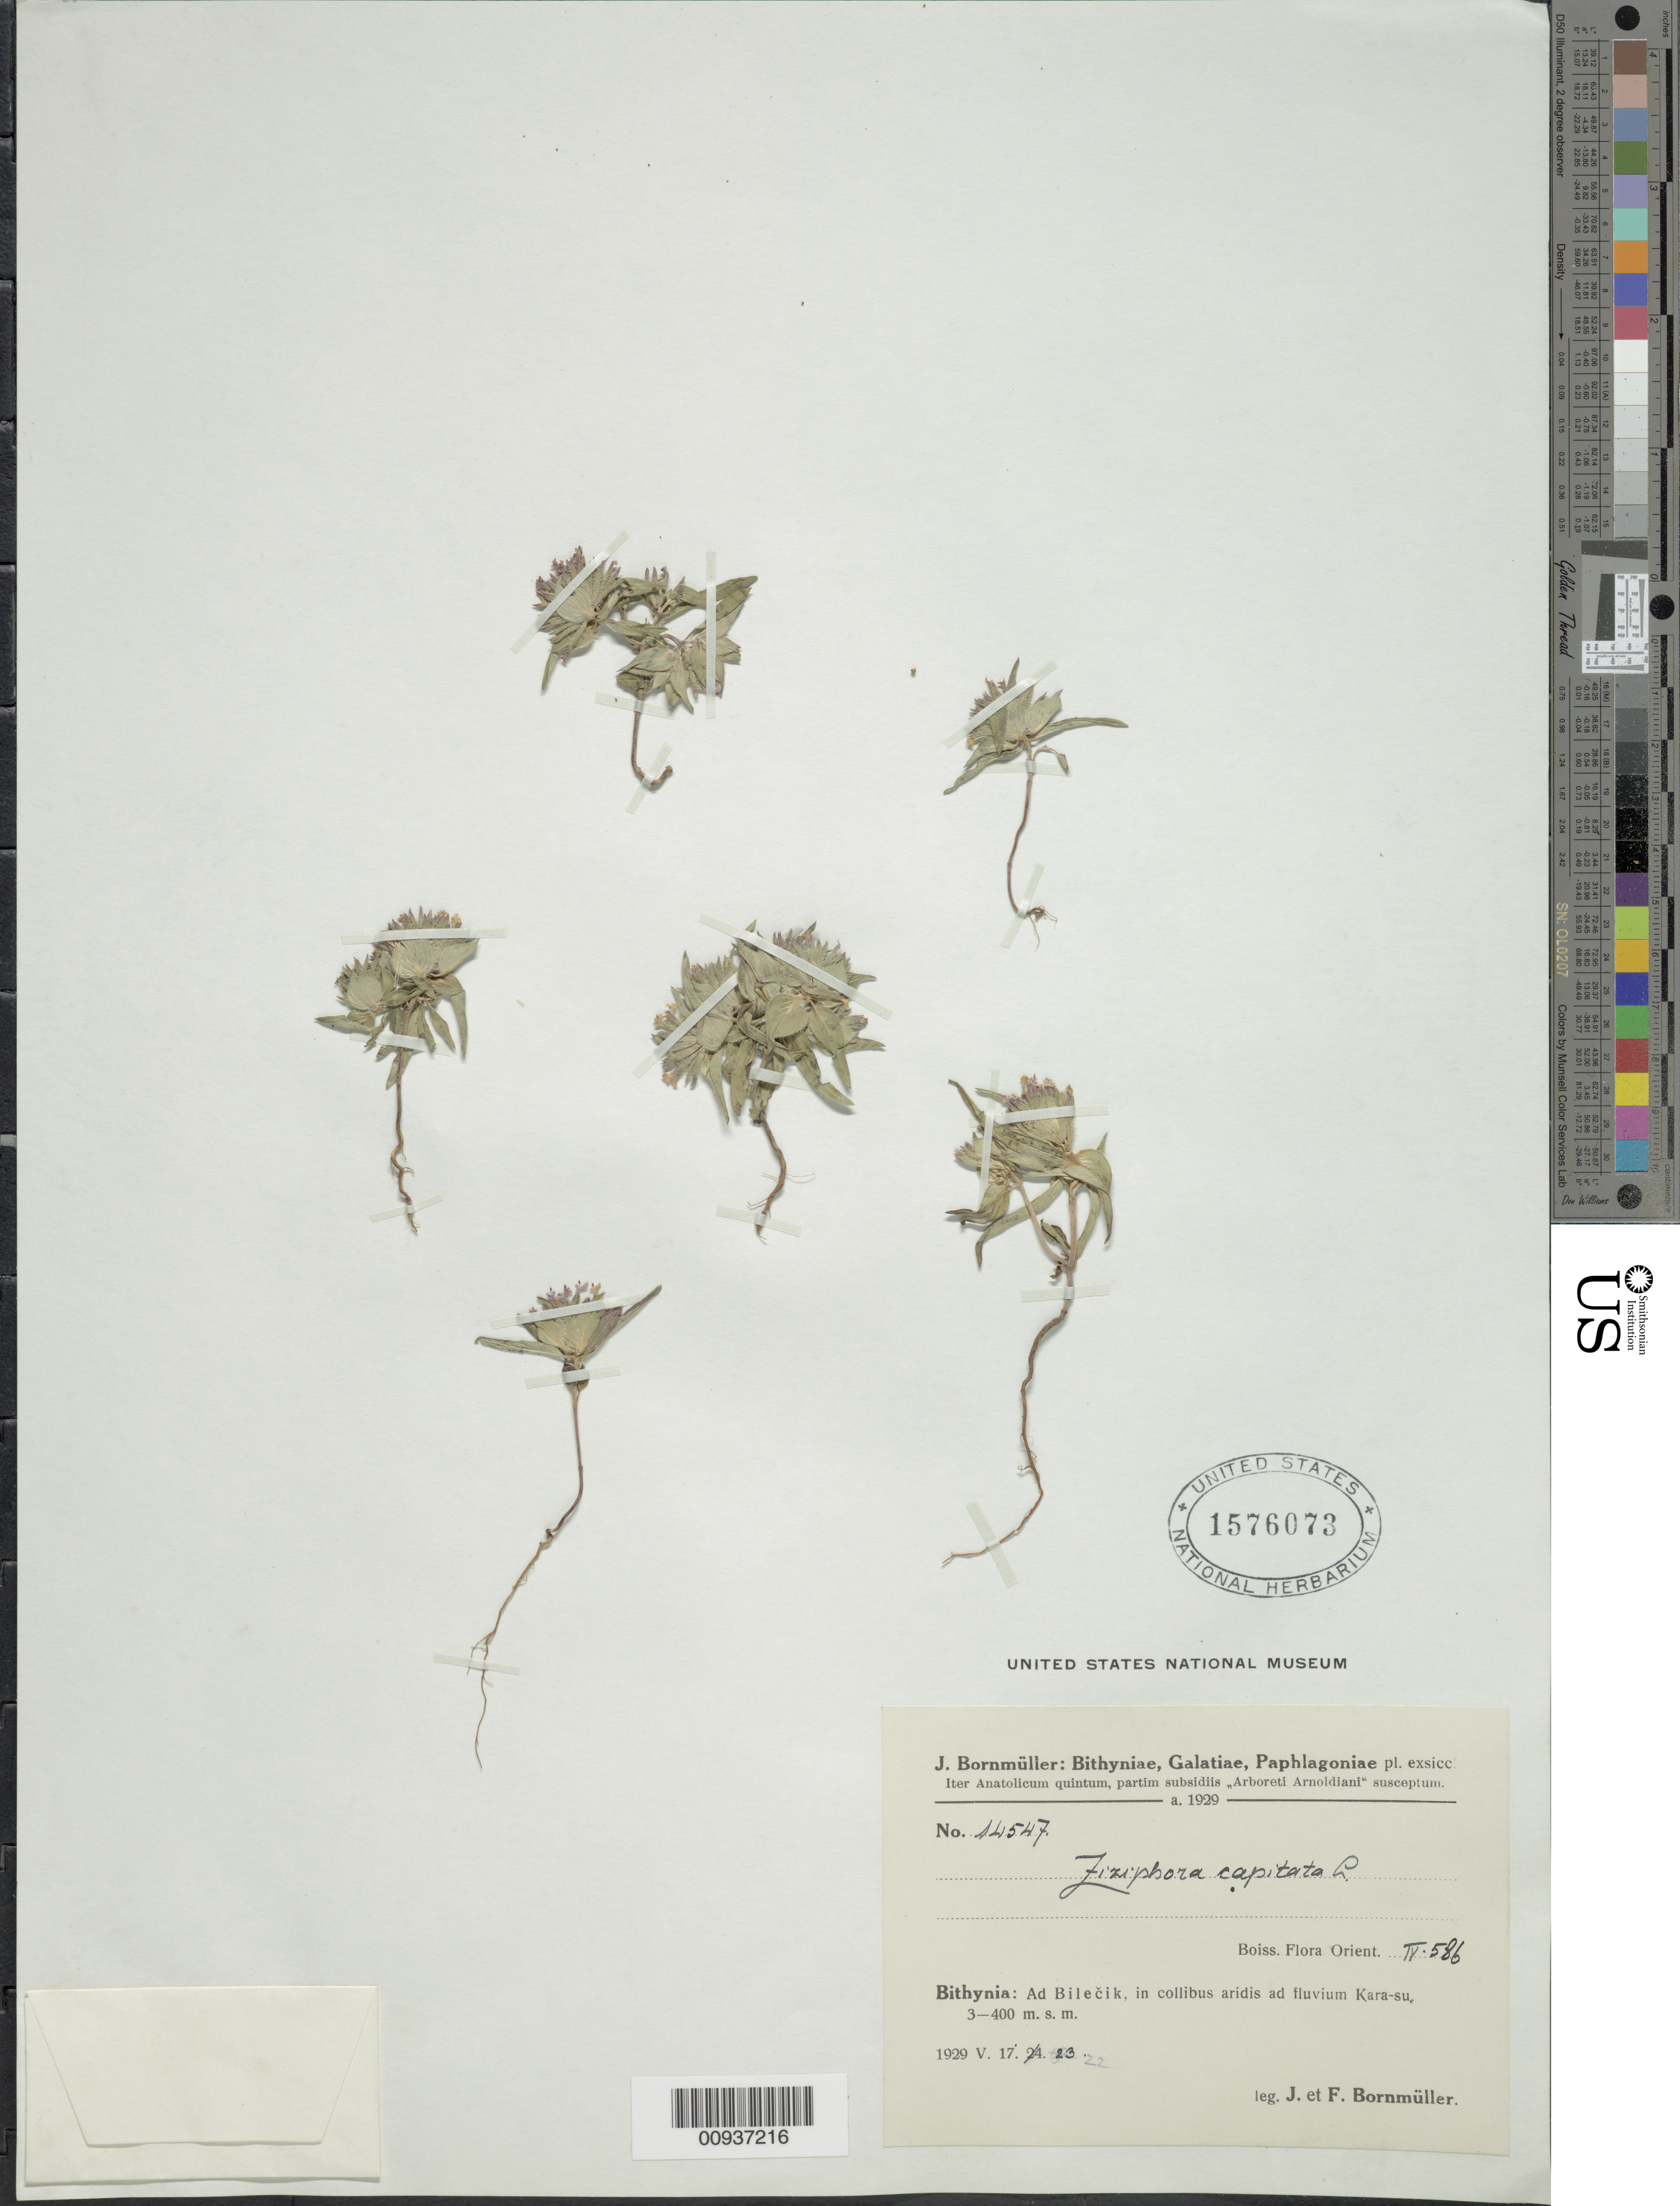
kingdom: Plantae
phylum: Tracheophyta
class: Magnoliopsida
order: Lamiales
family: Lamiaceae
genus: Ziziphora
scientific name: Ziziphora capitata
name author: L.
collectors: J. Bornmüller & F. Bornmüller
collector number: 14547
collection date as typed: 17 May 1929 to 23 May 1929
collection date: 1929-05-17/1929-05-23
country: Turkey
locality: Bithynia: Ad Bilecik, in collibius aridis ad fluvium Kara-su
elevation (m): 300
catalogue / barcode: US 1576073